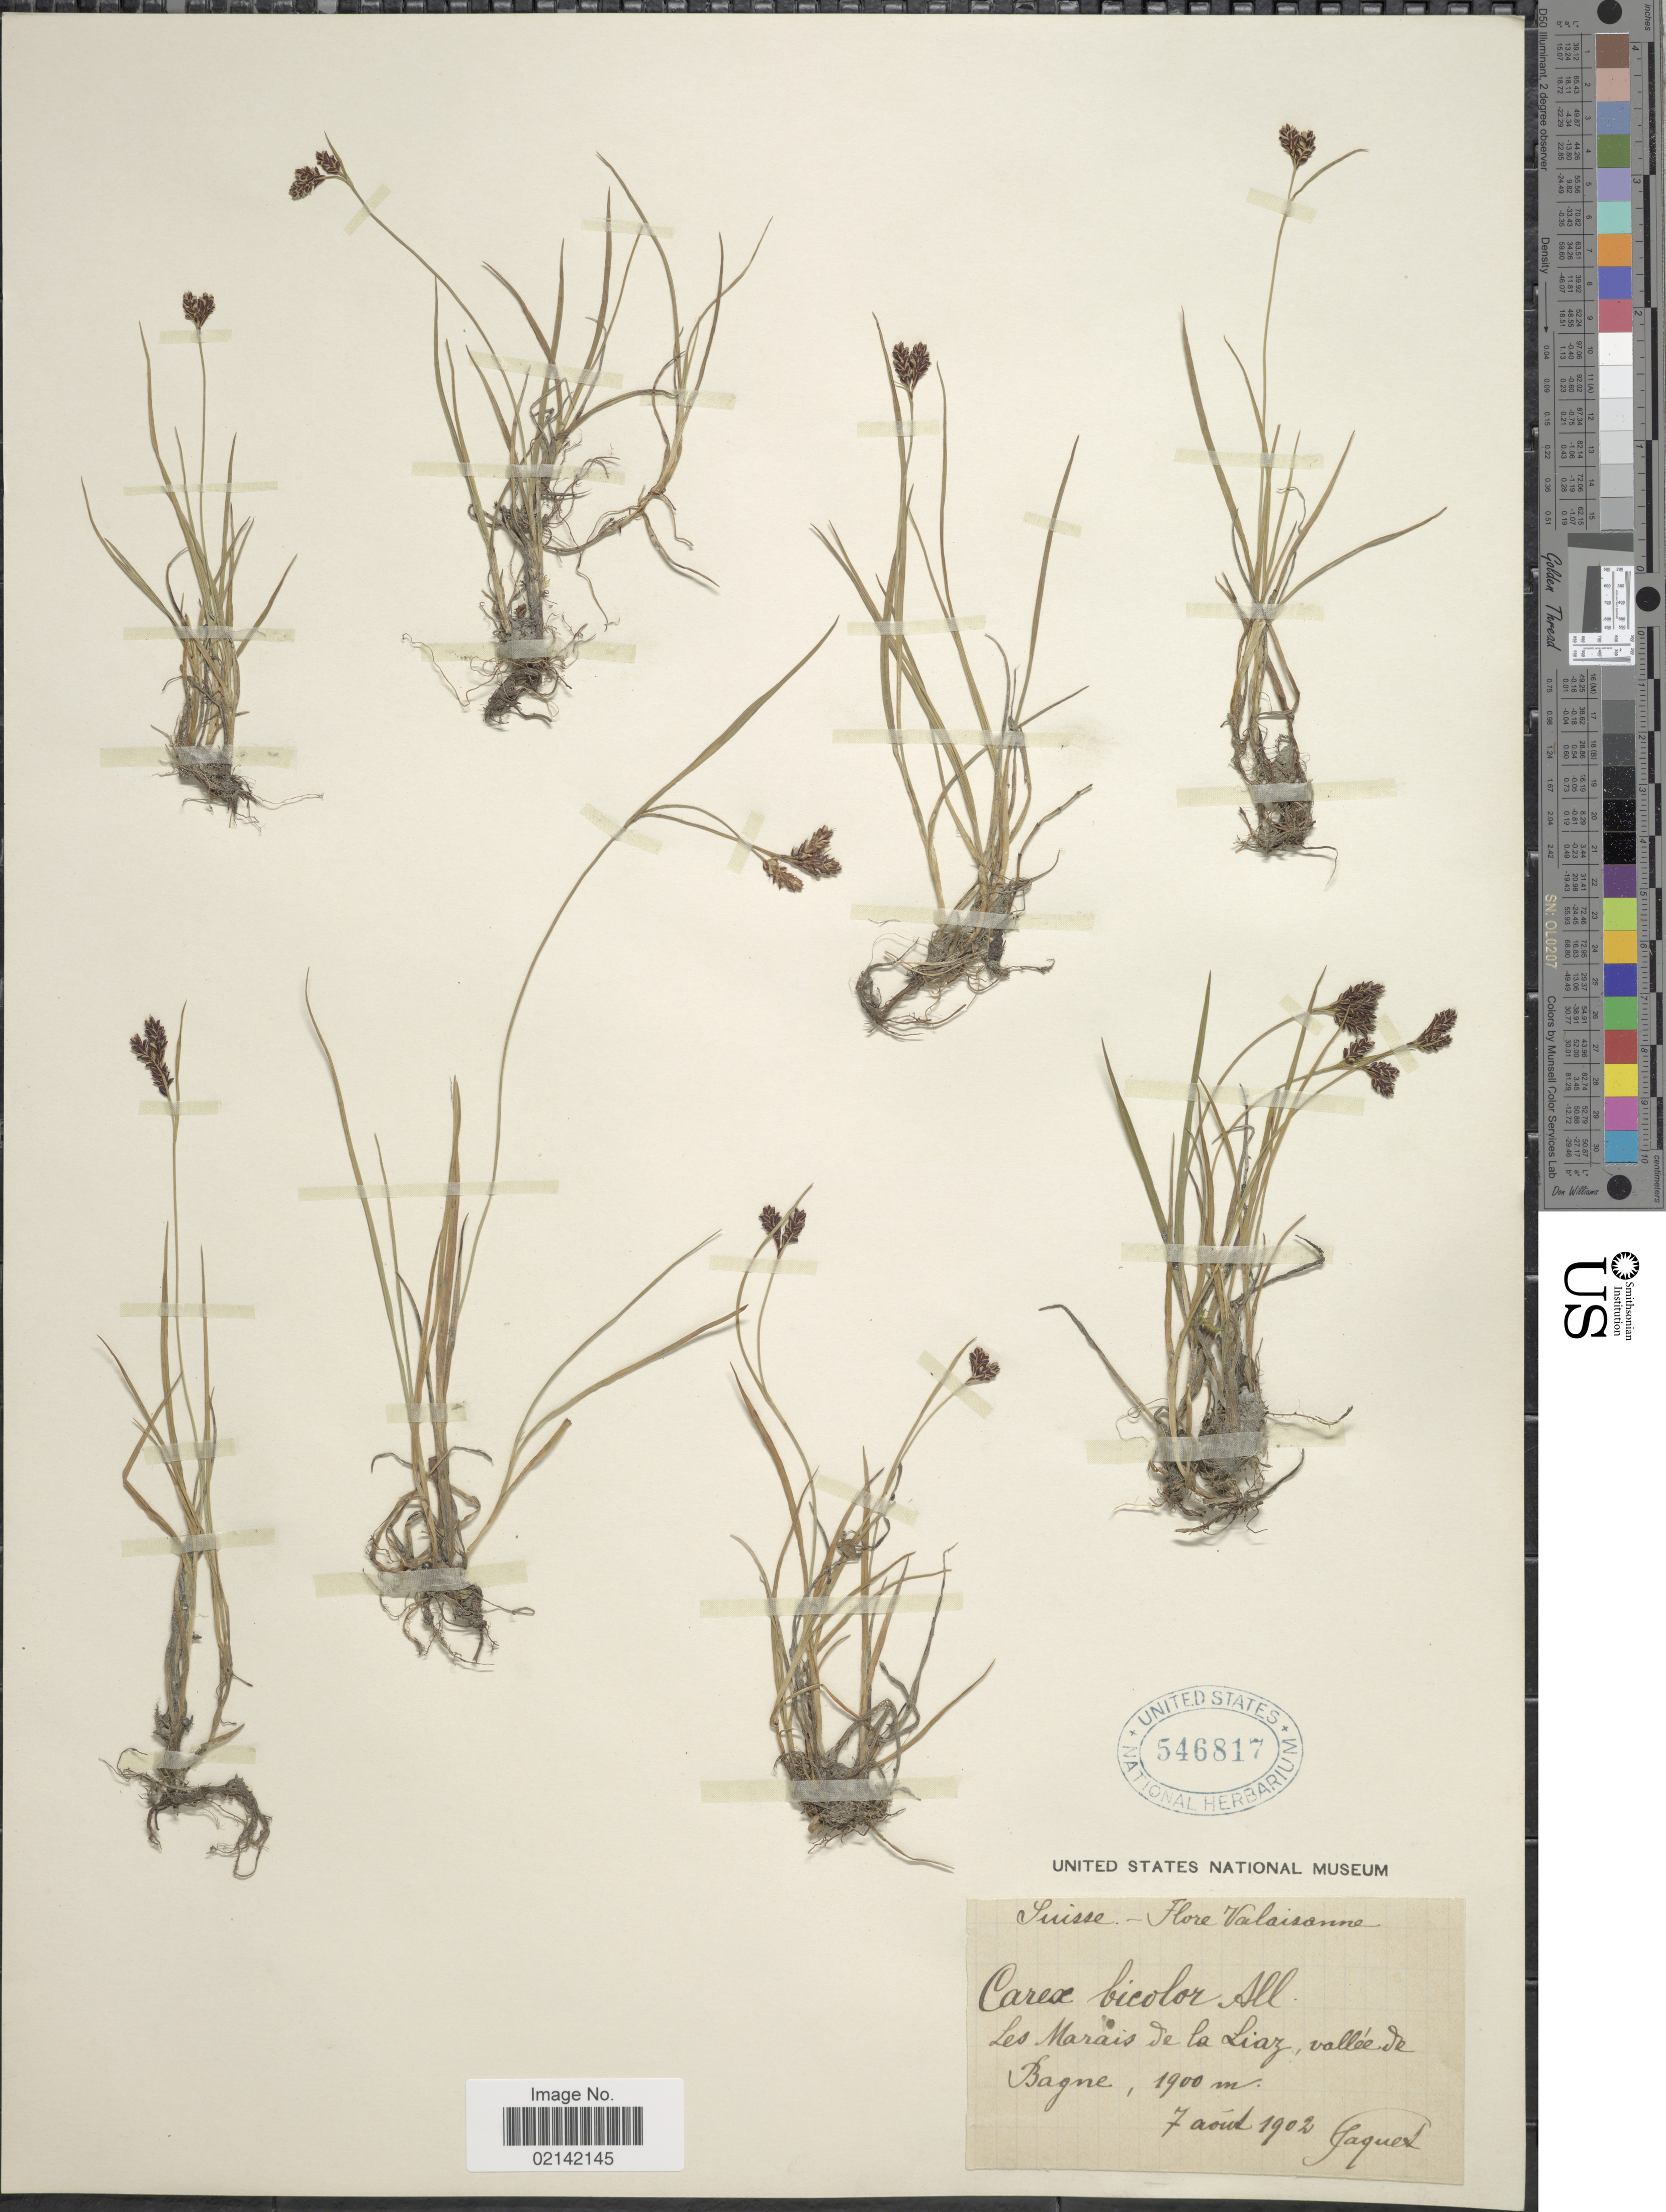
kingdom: Plantae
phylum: Tracheophyta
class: Liliopsida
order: Poales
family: Cyperaceae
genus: Carex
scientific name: Carex bicolor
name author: Bellardi ex All.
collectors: -. Jaquet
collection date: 1902-08-07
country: Switzerland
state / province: Valais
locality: Suisse, Valaisonne, Les Marais de la Liaz, vallee de Bagne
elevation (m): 1900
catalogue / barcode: US 546817